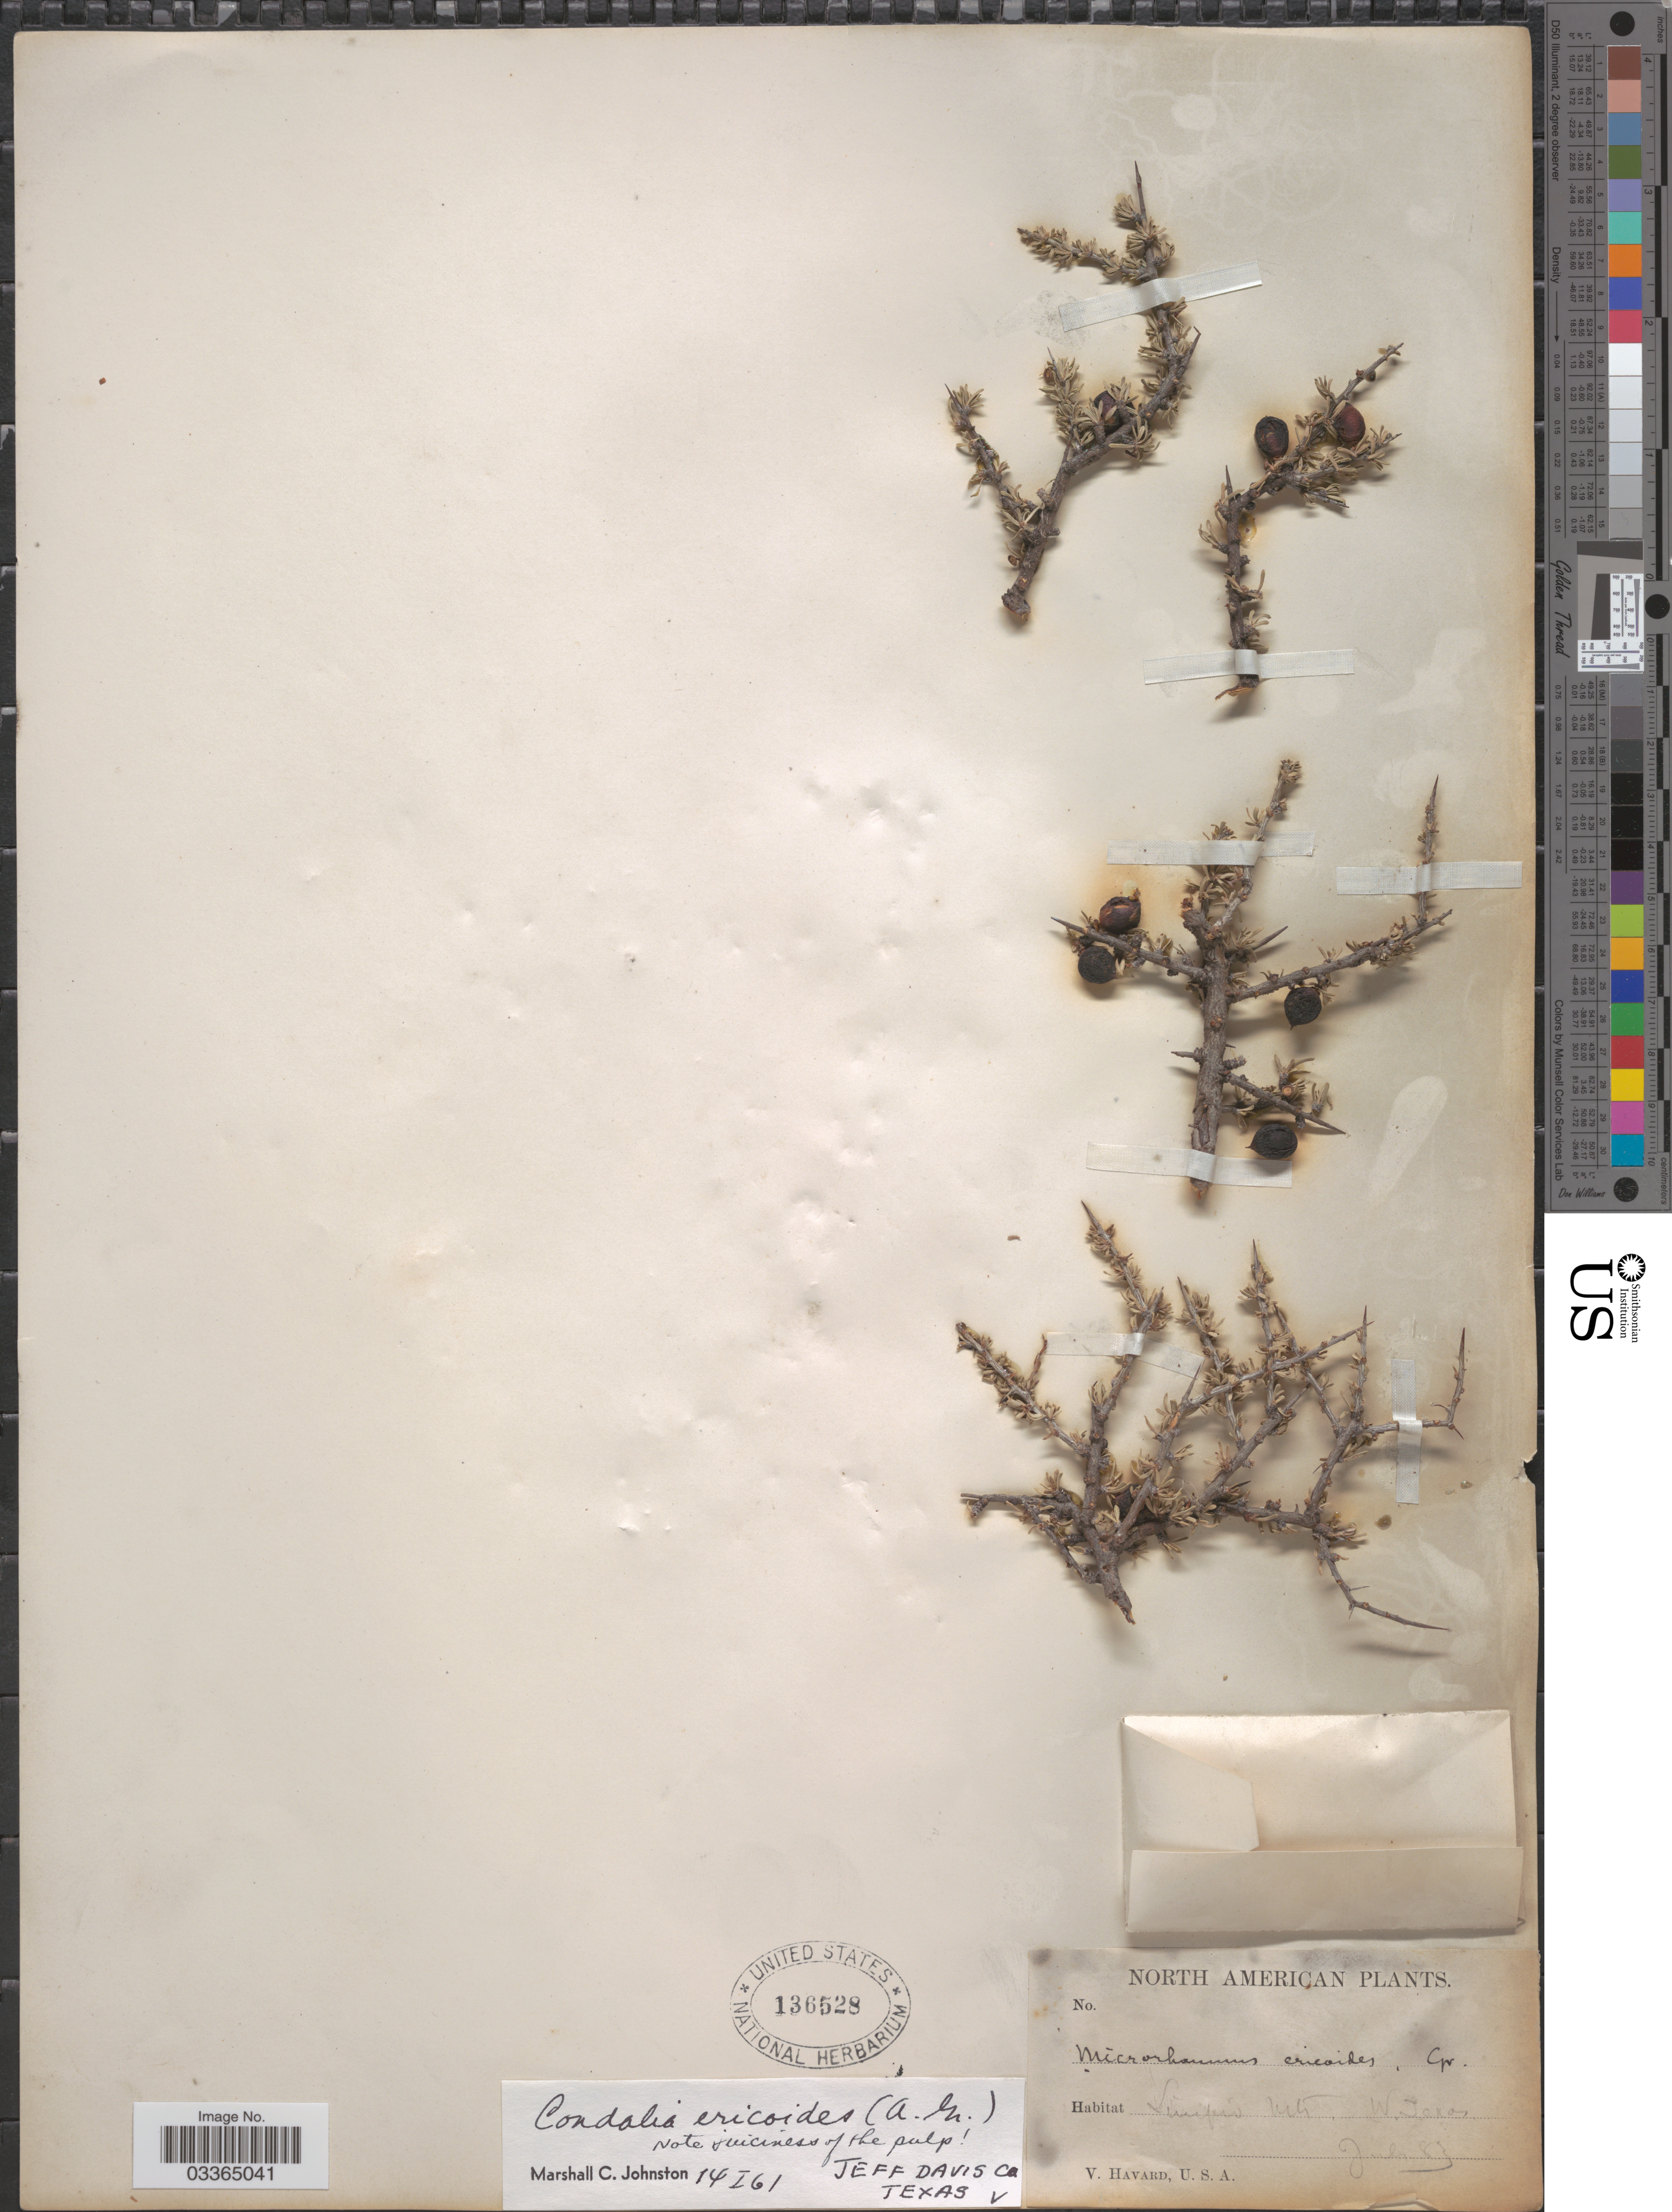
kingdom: Plantae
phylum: Tracheophyta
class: Magnoliopsida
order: Rosales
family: Rhamnaceae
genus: Condalia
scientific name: Condalia ericoides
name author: (A. Gray) M.C. Johnst.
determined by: Johnston, Marshall C.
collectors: V. Havard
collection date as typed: Transcribed d/m/y: /7/83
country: United States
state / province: Texas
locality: Limpia Mts. Jeff Davis County. W. Texas.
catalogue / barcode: US 136528